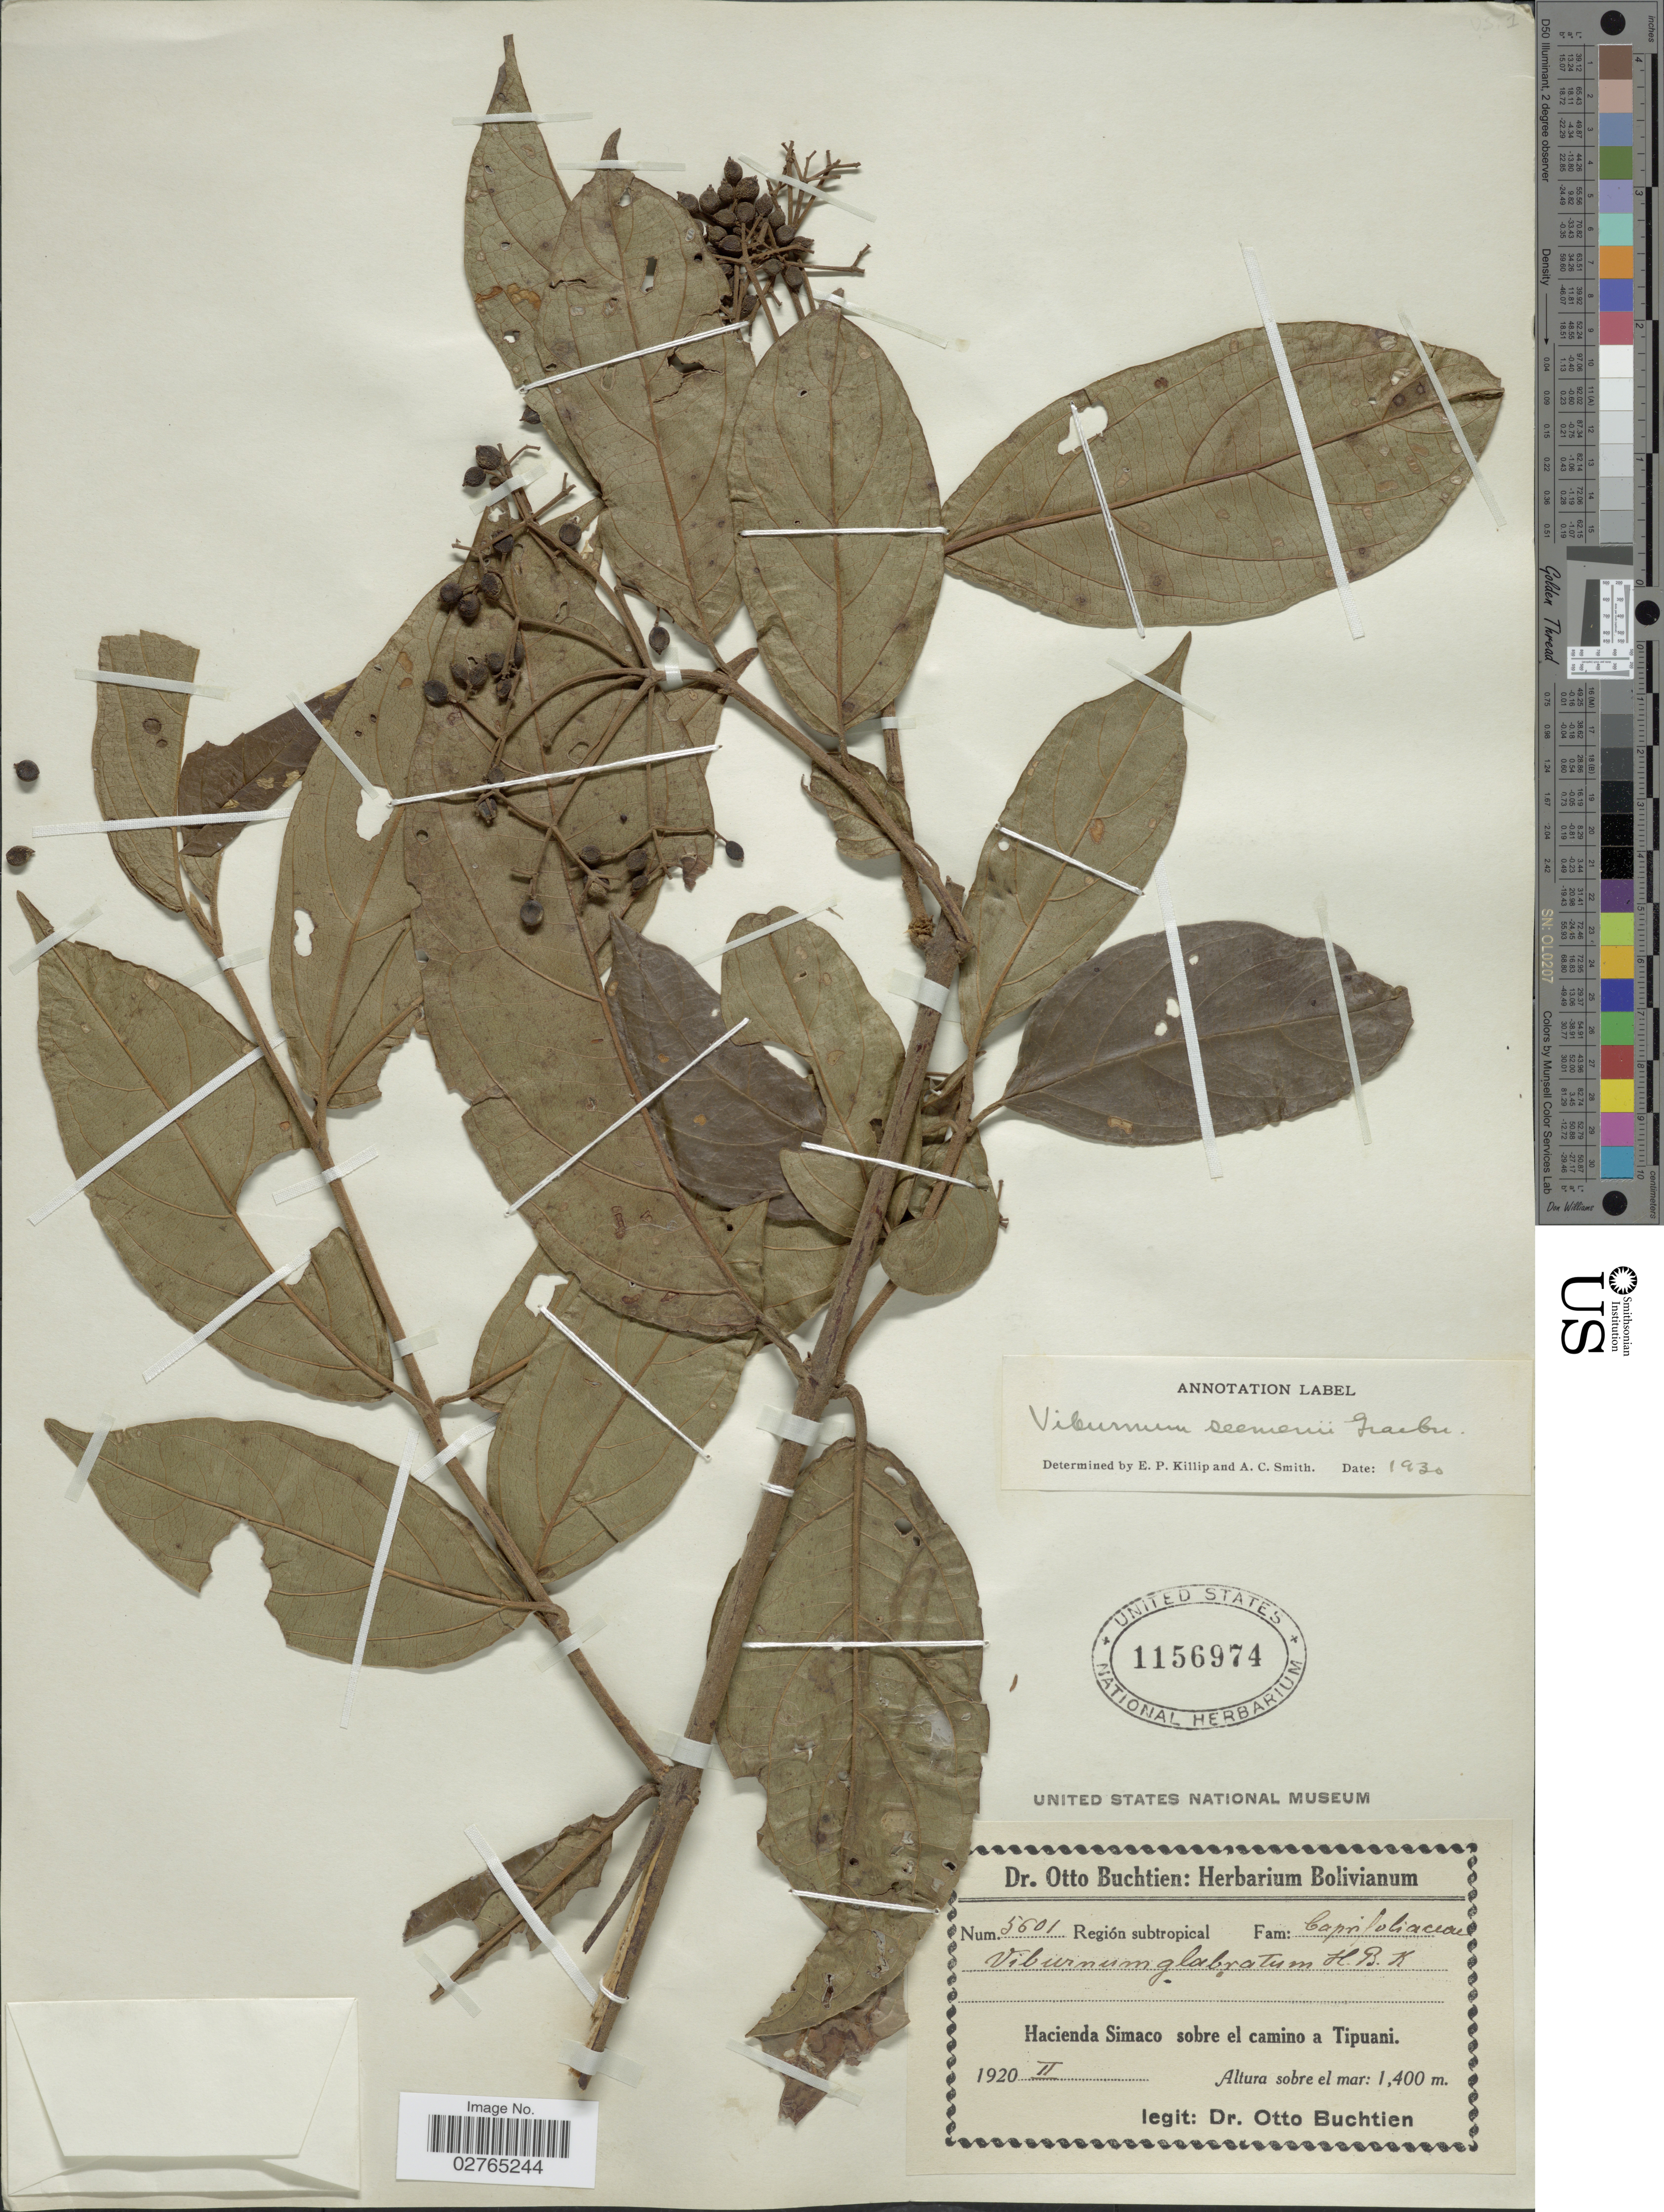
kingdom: Plantae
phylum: Tracheophyta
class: Magnoliopsida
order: Dipsacales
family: Viburnaceae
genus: Viburnum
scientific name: Viburnum seemenii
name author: Graebn. in Urb.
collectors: O. Buchtien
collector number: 5601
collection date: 1920-02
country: Bolivia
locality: Hacienda Simaco sobre el camino a Tipuani.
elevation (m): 1400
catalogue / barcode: US 1156974